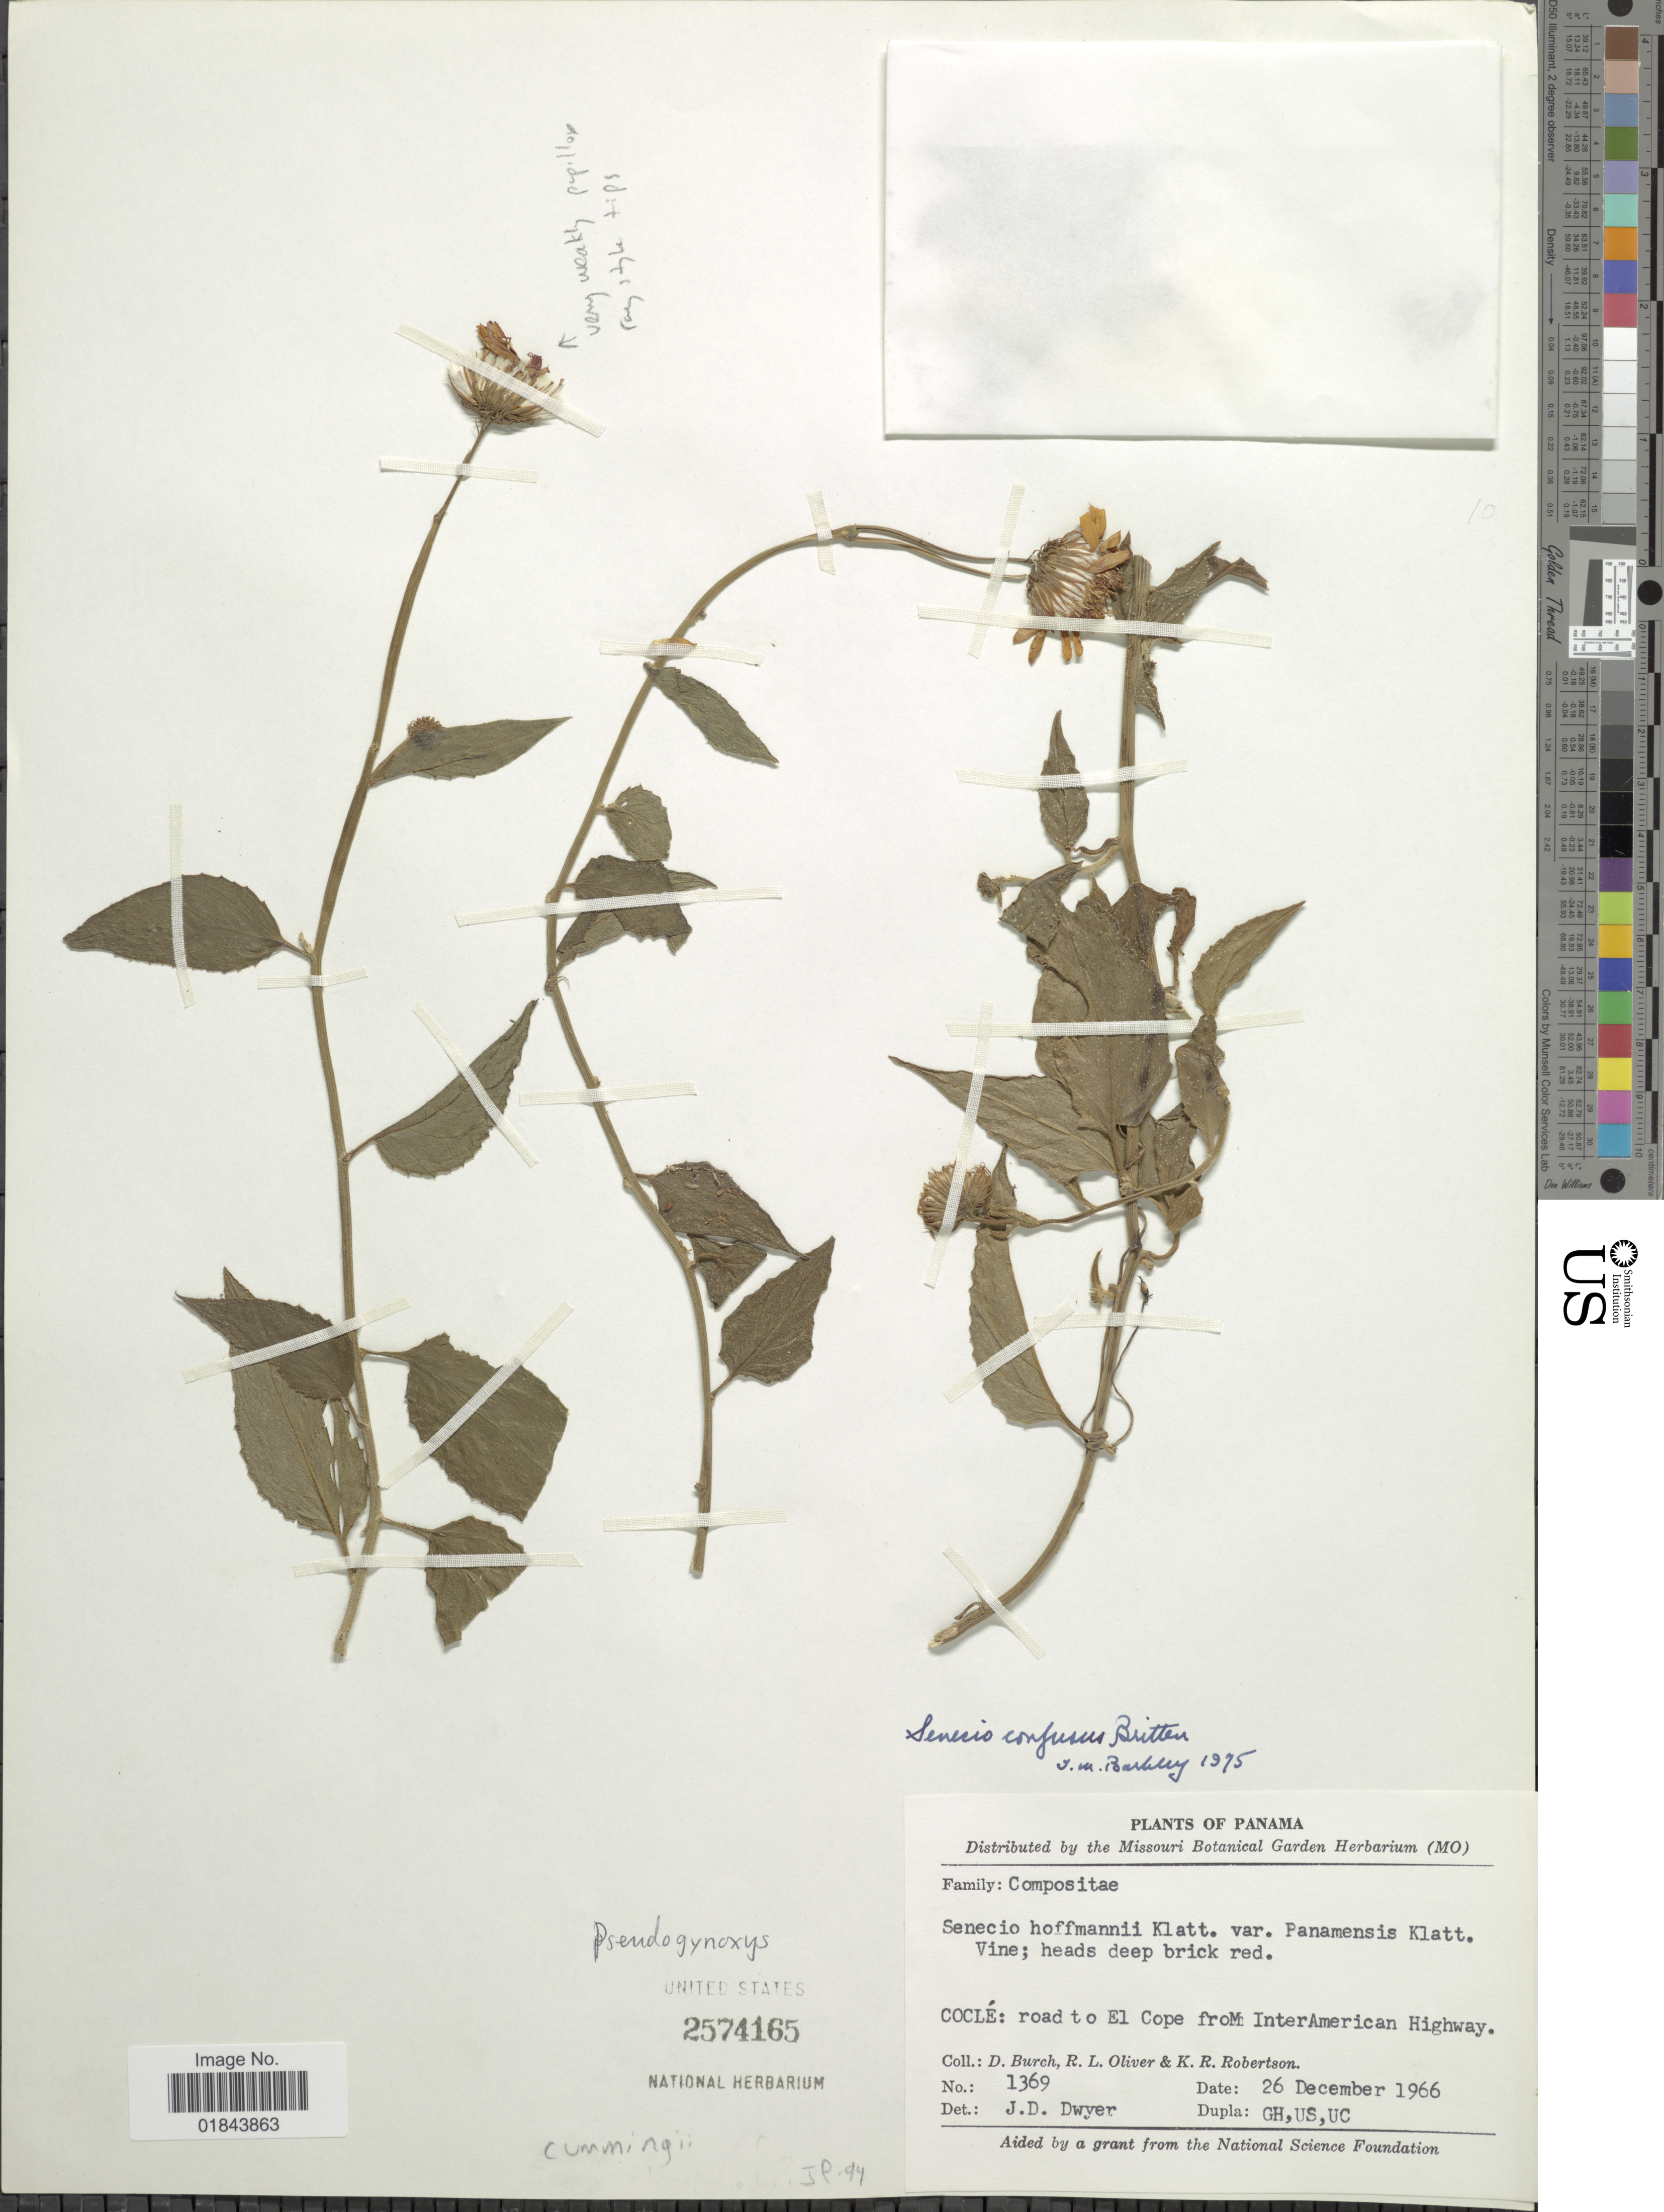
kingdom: Plantae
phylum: Tracheophyta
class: Magnoliopsida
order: Asterales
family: Asteraceae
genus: Pseudogynoxys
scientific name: Pseudogynoxys cummingii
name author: (Benth.) H. Rob. & Cuatrec.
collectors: D. Burch, R. Oliver & K. Robertson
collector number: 1369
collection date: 1966-12-26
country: Panama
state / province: Coclé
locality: Coclé: road to El Cope from InterAmerican Highway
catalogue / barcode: US 2574165